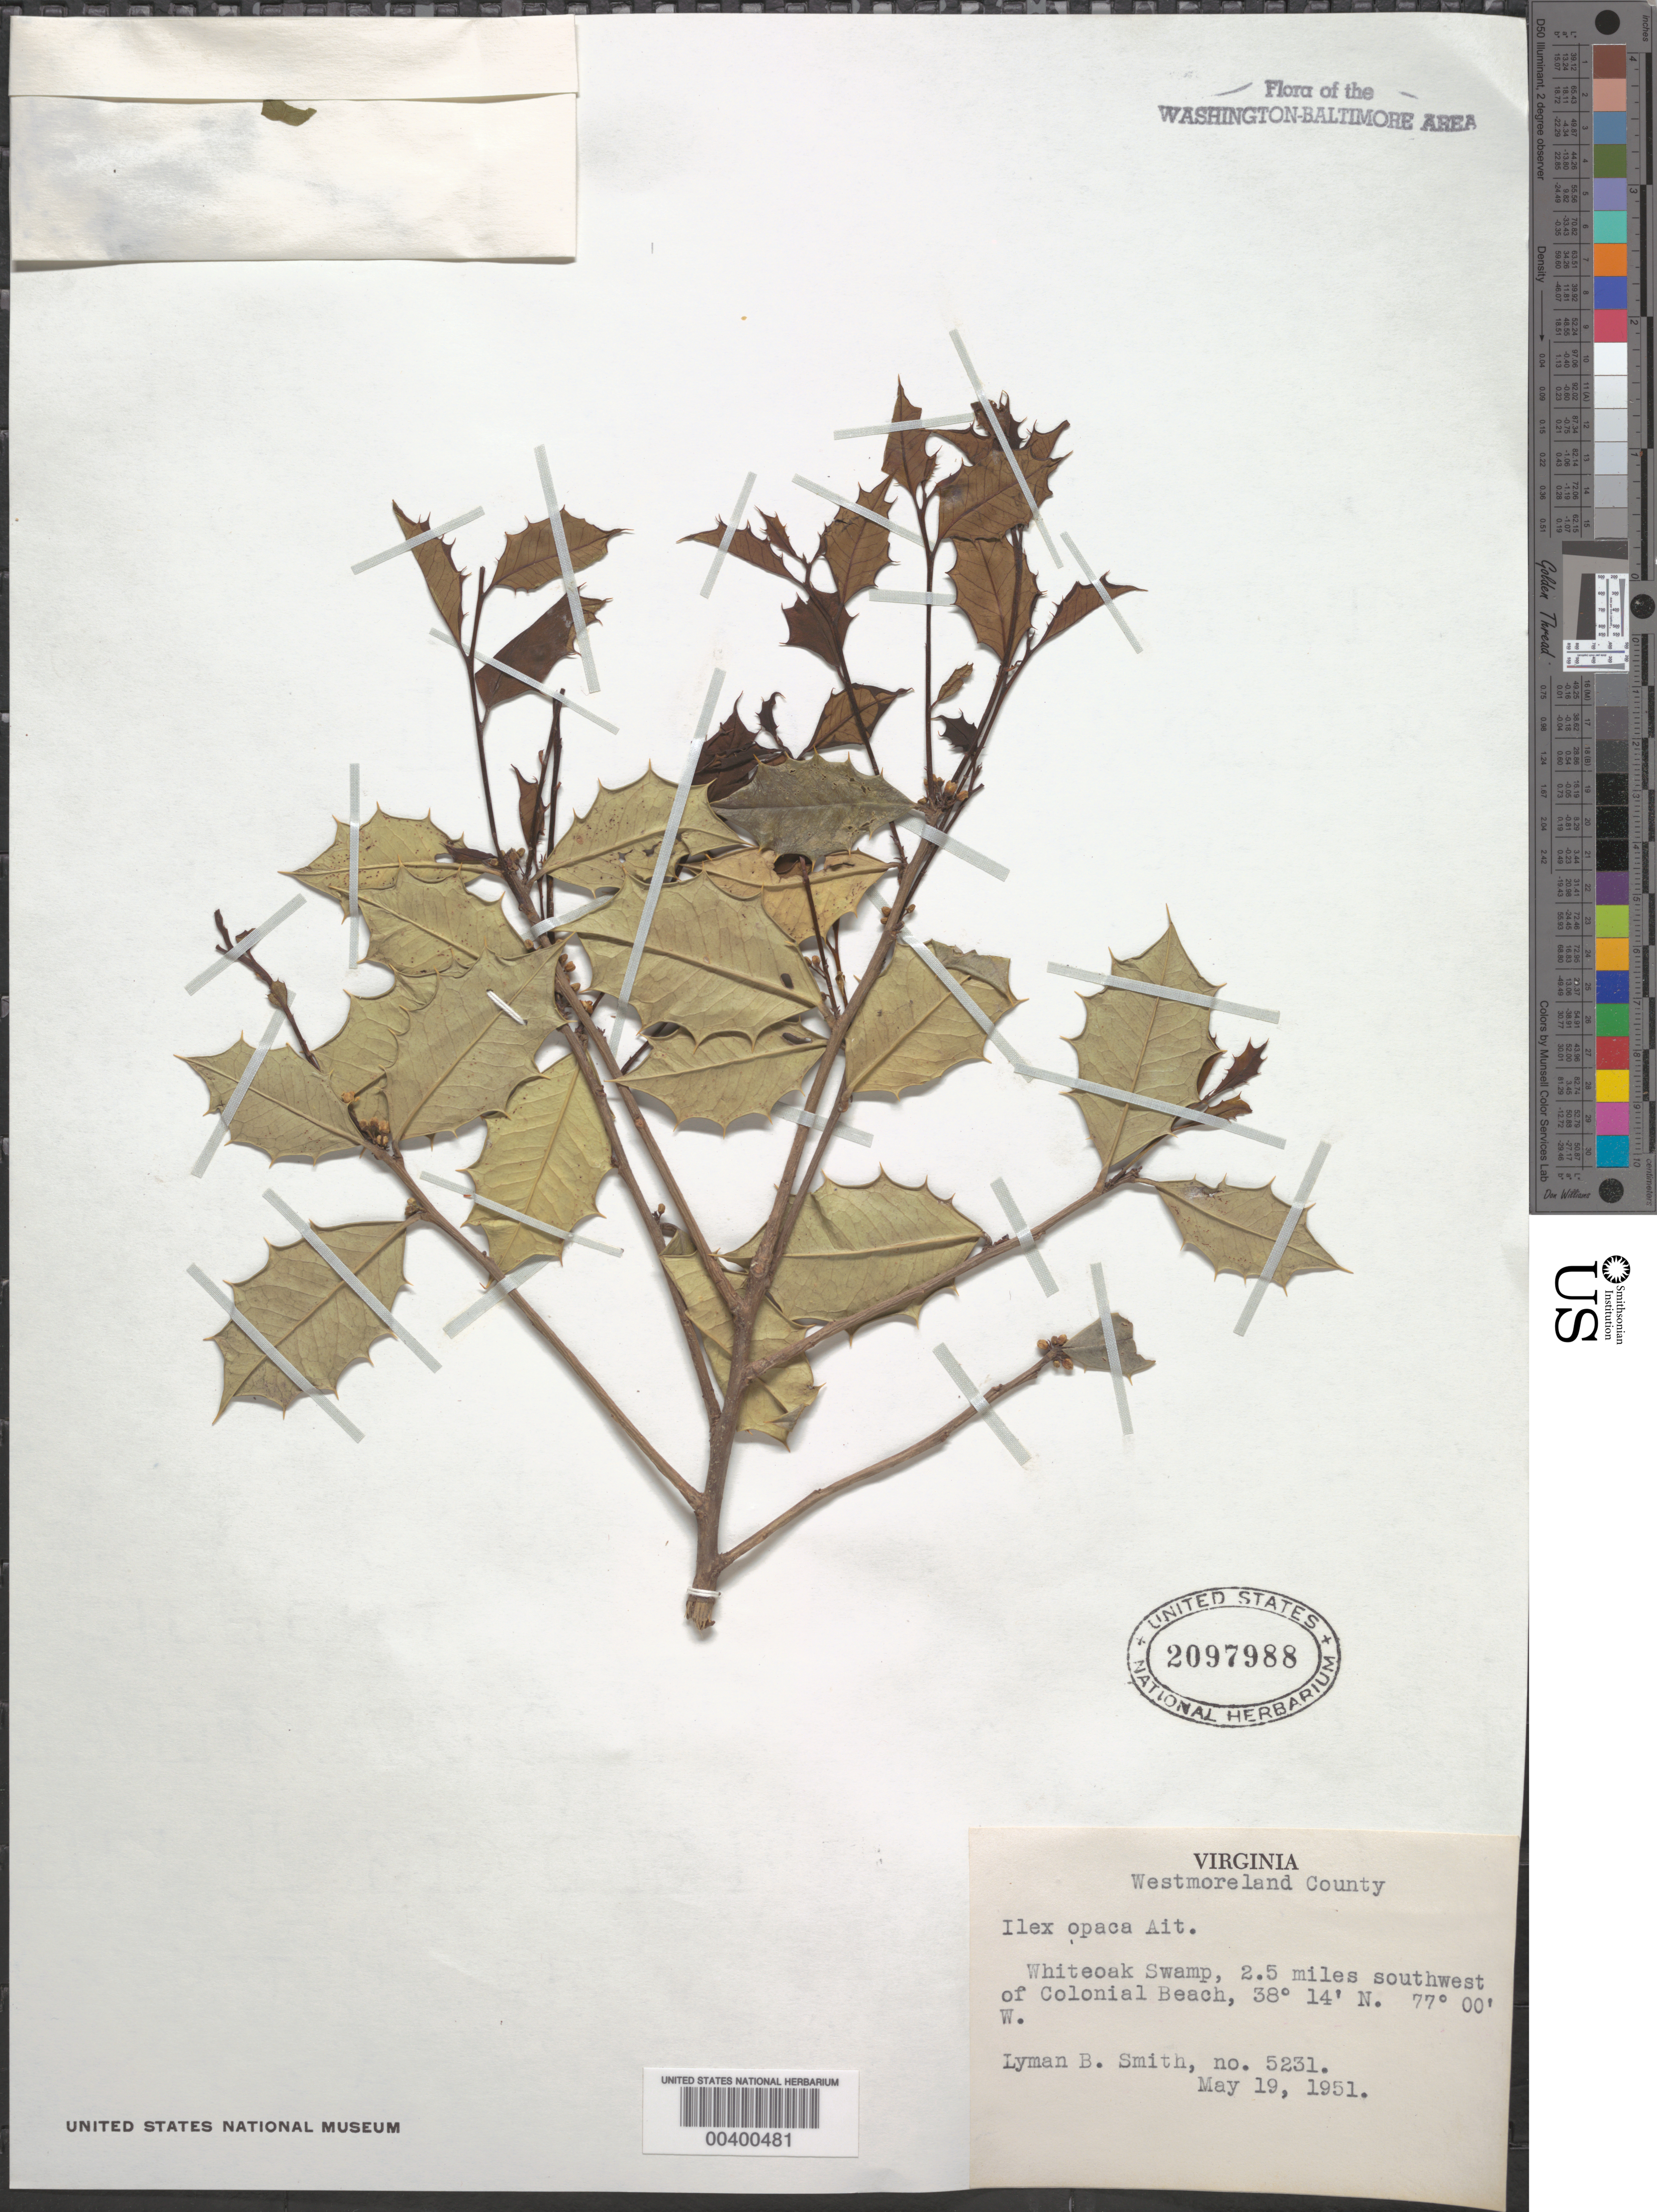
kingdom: Plantae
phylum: Tracheophyta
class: Magnoliopsida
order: Aquifoliales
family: Aquifoliaceae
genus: Ilex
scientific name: Ilex opaca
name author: Aiton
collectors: L. Smith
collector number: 5231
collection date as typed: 19 May 1951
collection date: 1951-05-19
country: United States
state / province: Virginia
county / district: Westmoreland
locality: Whiteoak Swamp, southwest of Colonial Beach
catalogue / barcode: US 2097988